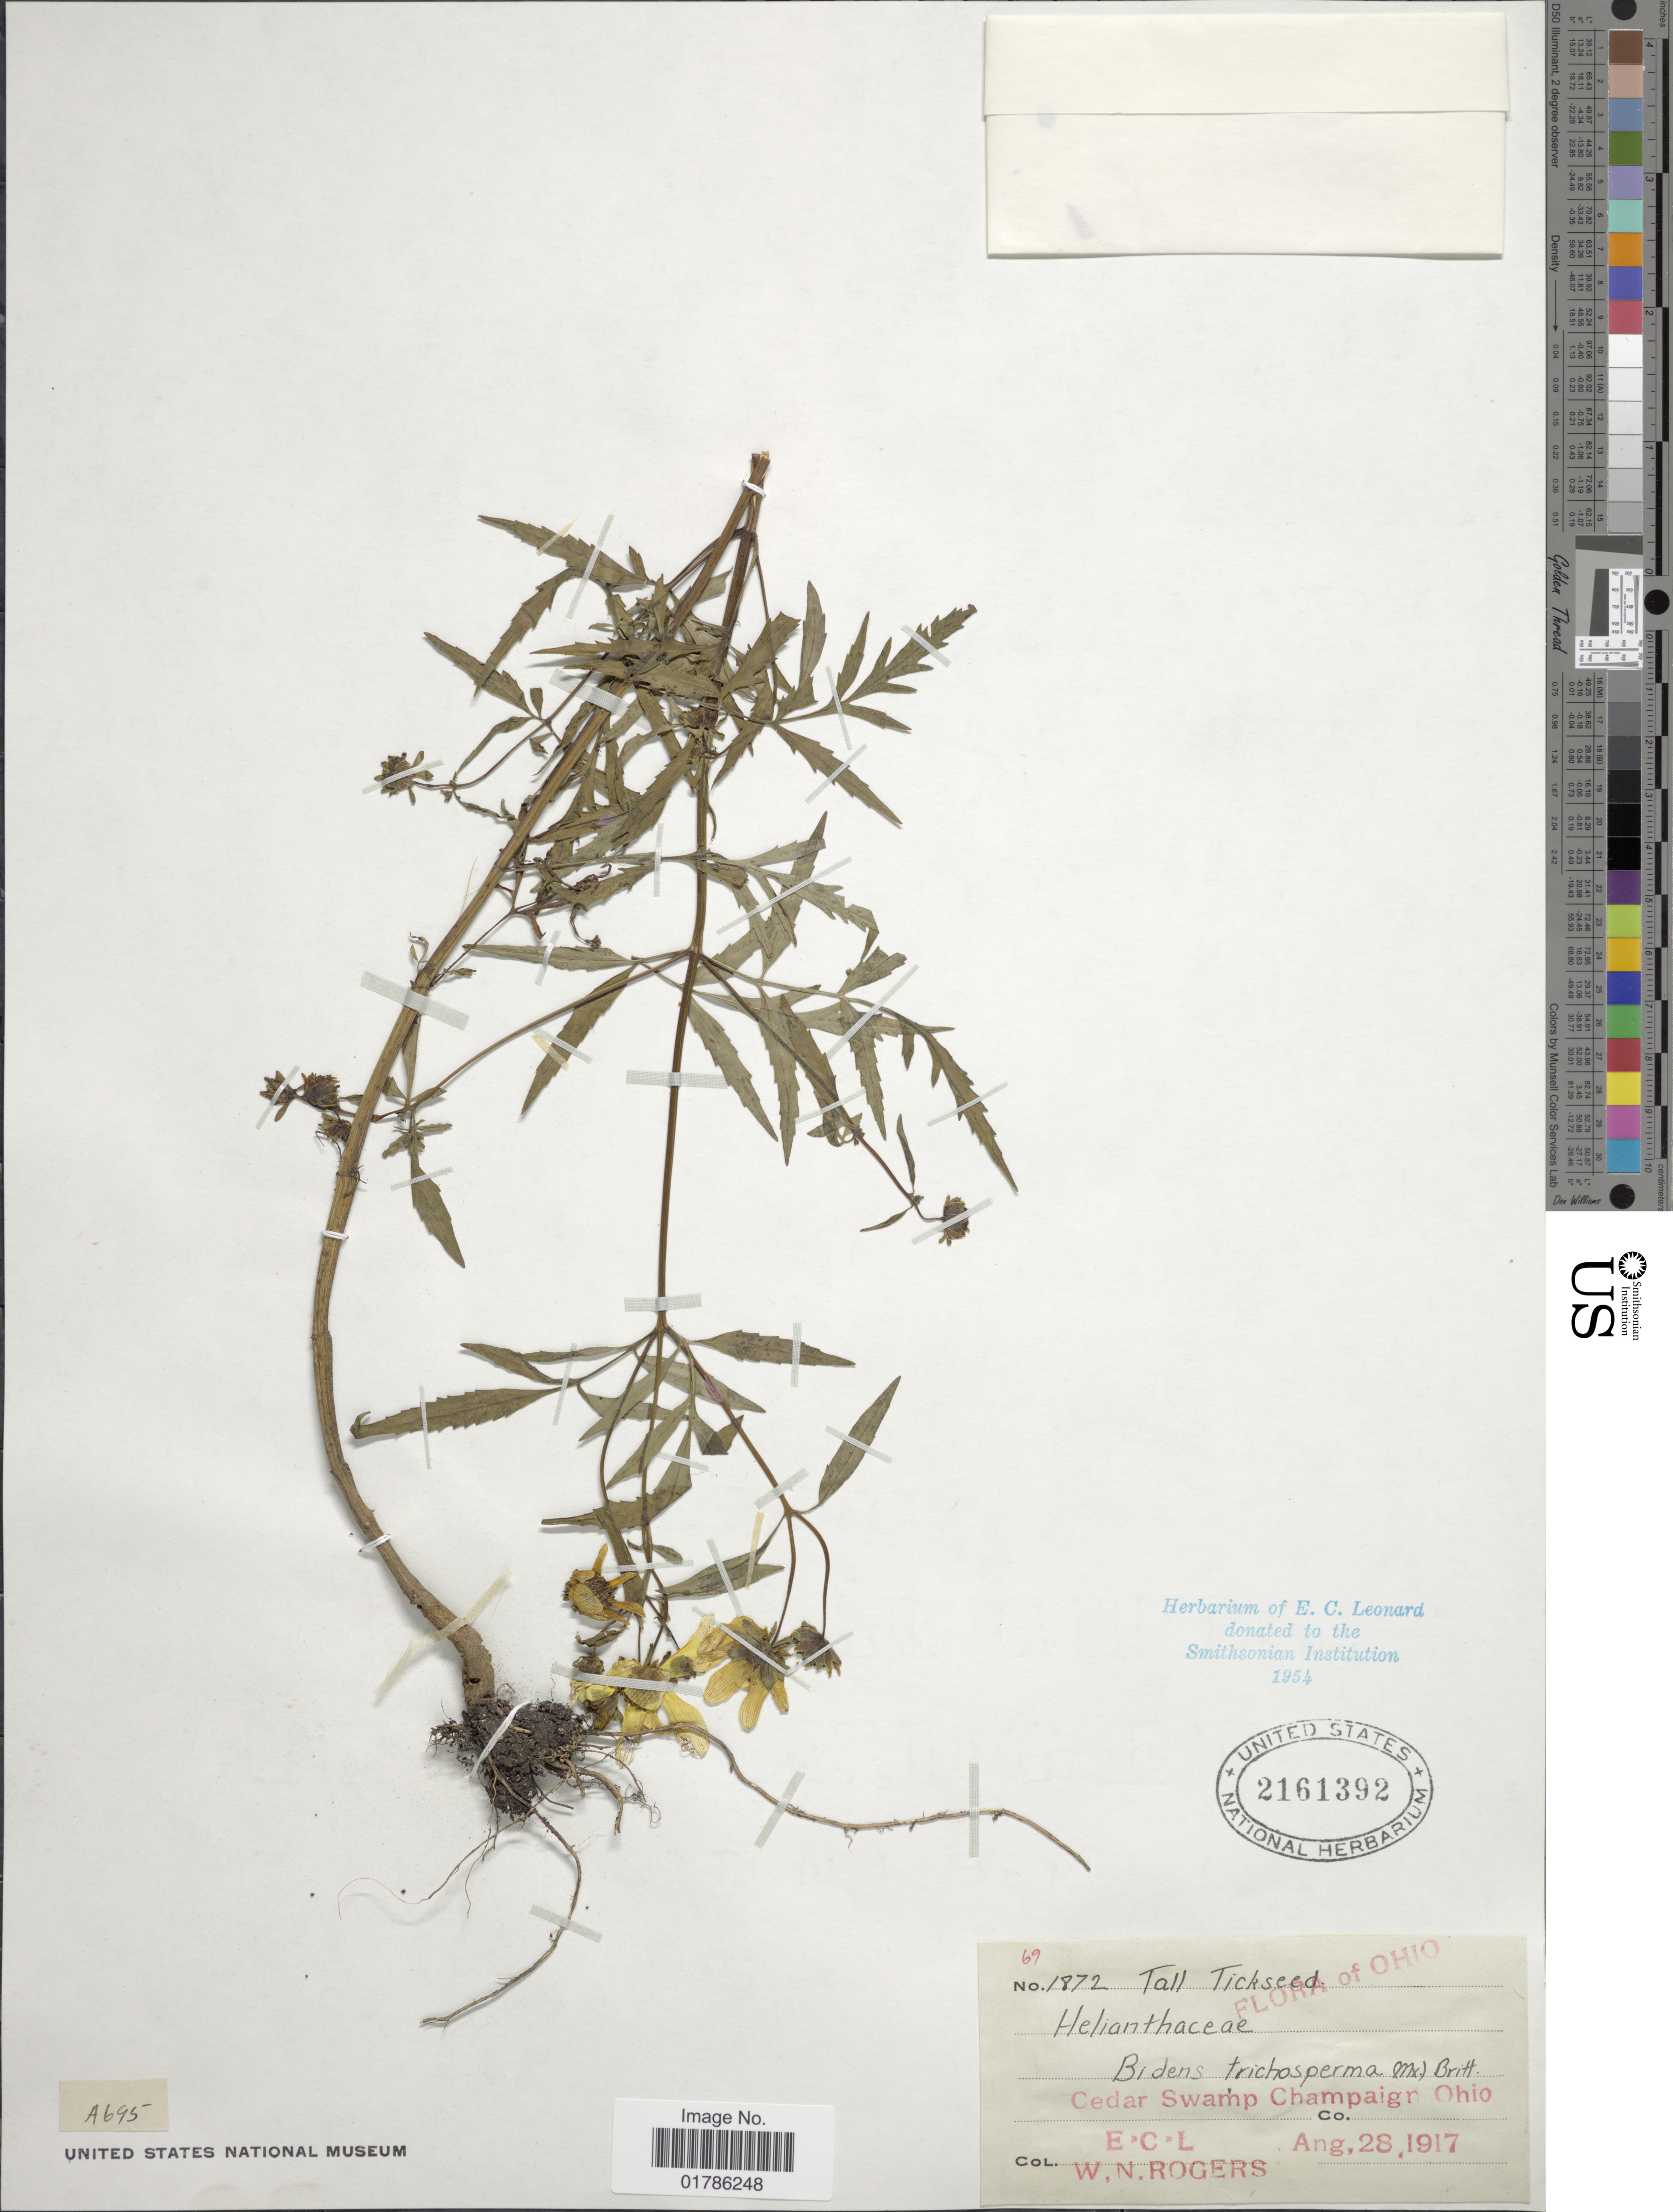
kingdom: Plantae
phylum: Tracheophyta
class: Magnoliopsida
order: Asterales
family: Asteraceae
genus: Bidens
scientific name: Bidens coronata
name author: (L.) Britton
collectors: E. C. Leonard & W. Rogers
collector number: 1872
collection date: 1917-08-28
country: United States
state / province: Ohio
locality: Cedar Swamp Champaign Ohio Co.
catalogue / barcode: US 2161392